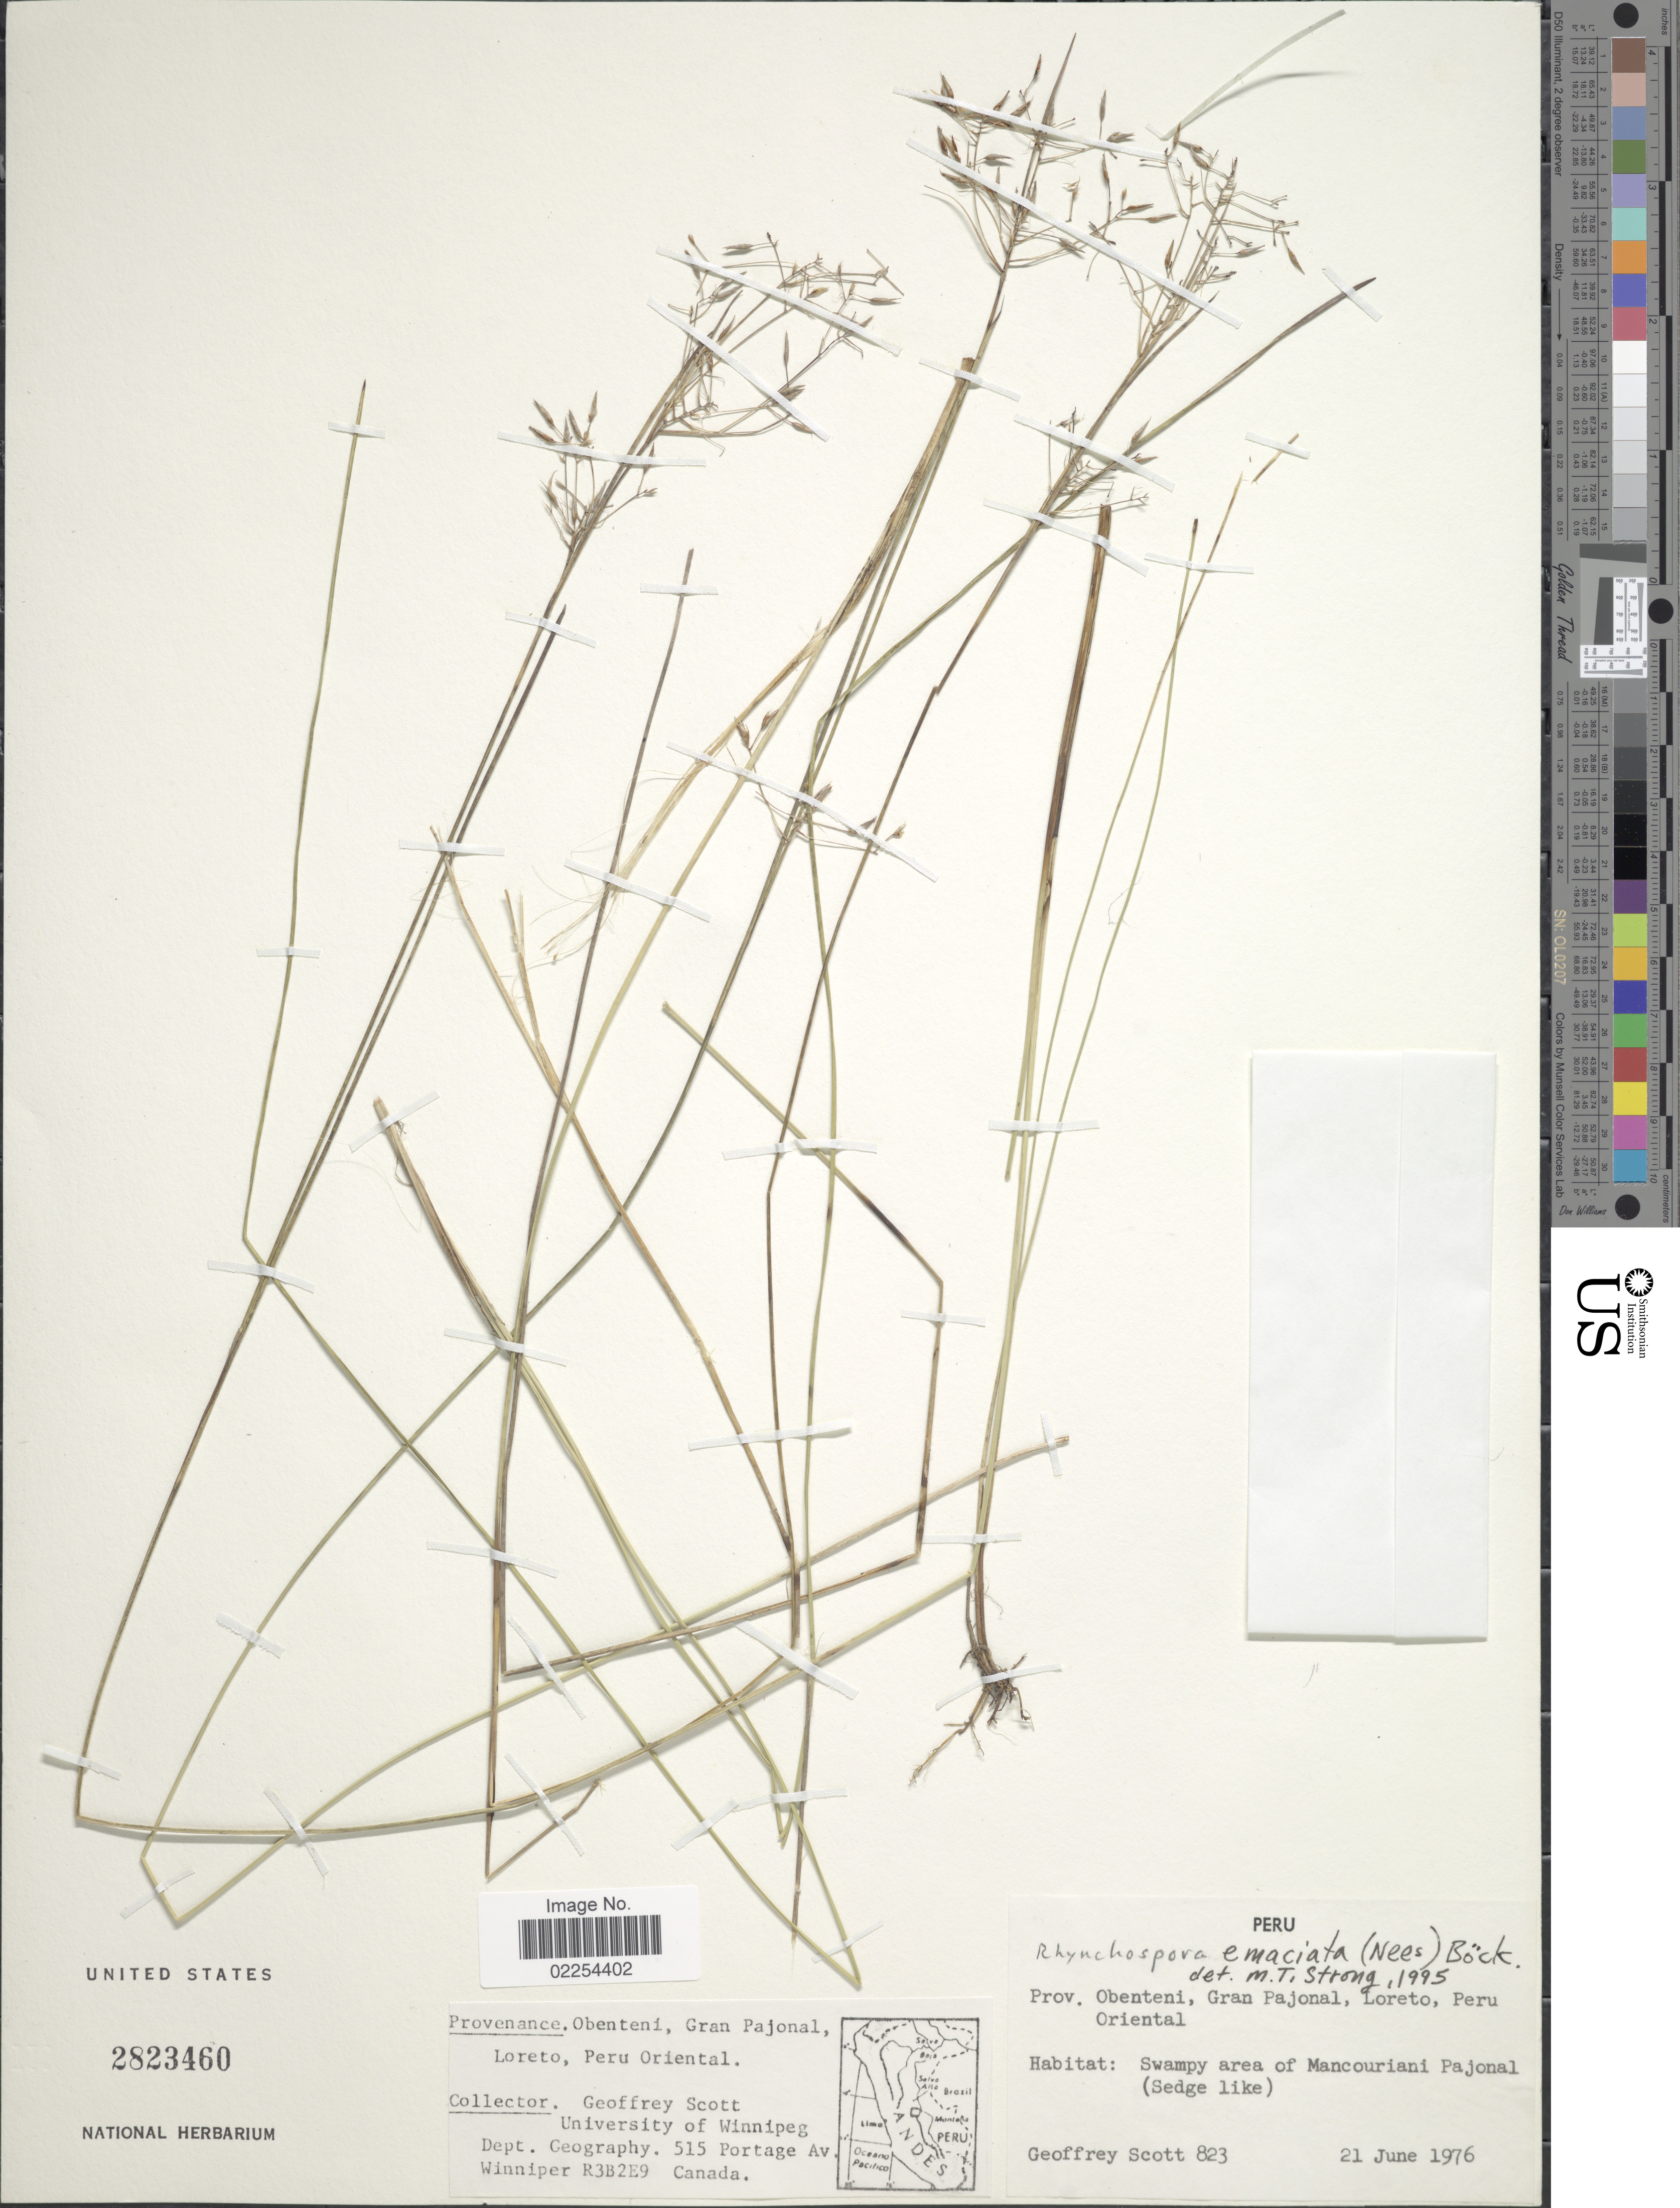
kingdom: Plantae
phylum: Tracheophyta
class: Liliopsida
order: Poales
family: Cyperaceae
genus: Rhynchospora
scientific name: Rhynchospora emaciata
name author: (Nees) Boeckeler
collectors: G. B. Scott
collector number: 823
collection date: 1976-06-21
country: Peru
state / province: Loreto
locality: Prov. Obenteni, Gran Pajonal, Peru Oriental, Swampy area of Macouriani Pajonal (sedge like)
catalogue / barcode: US 2823460